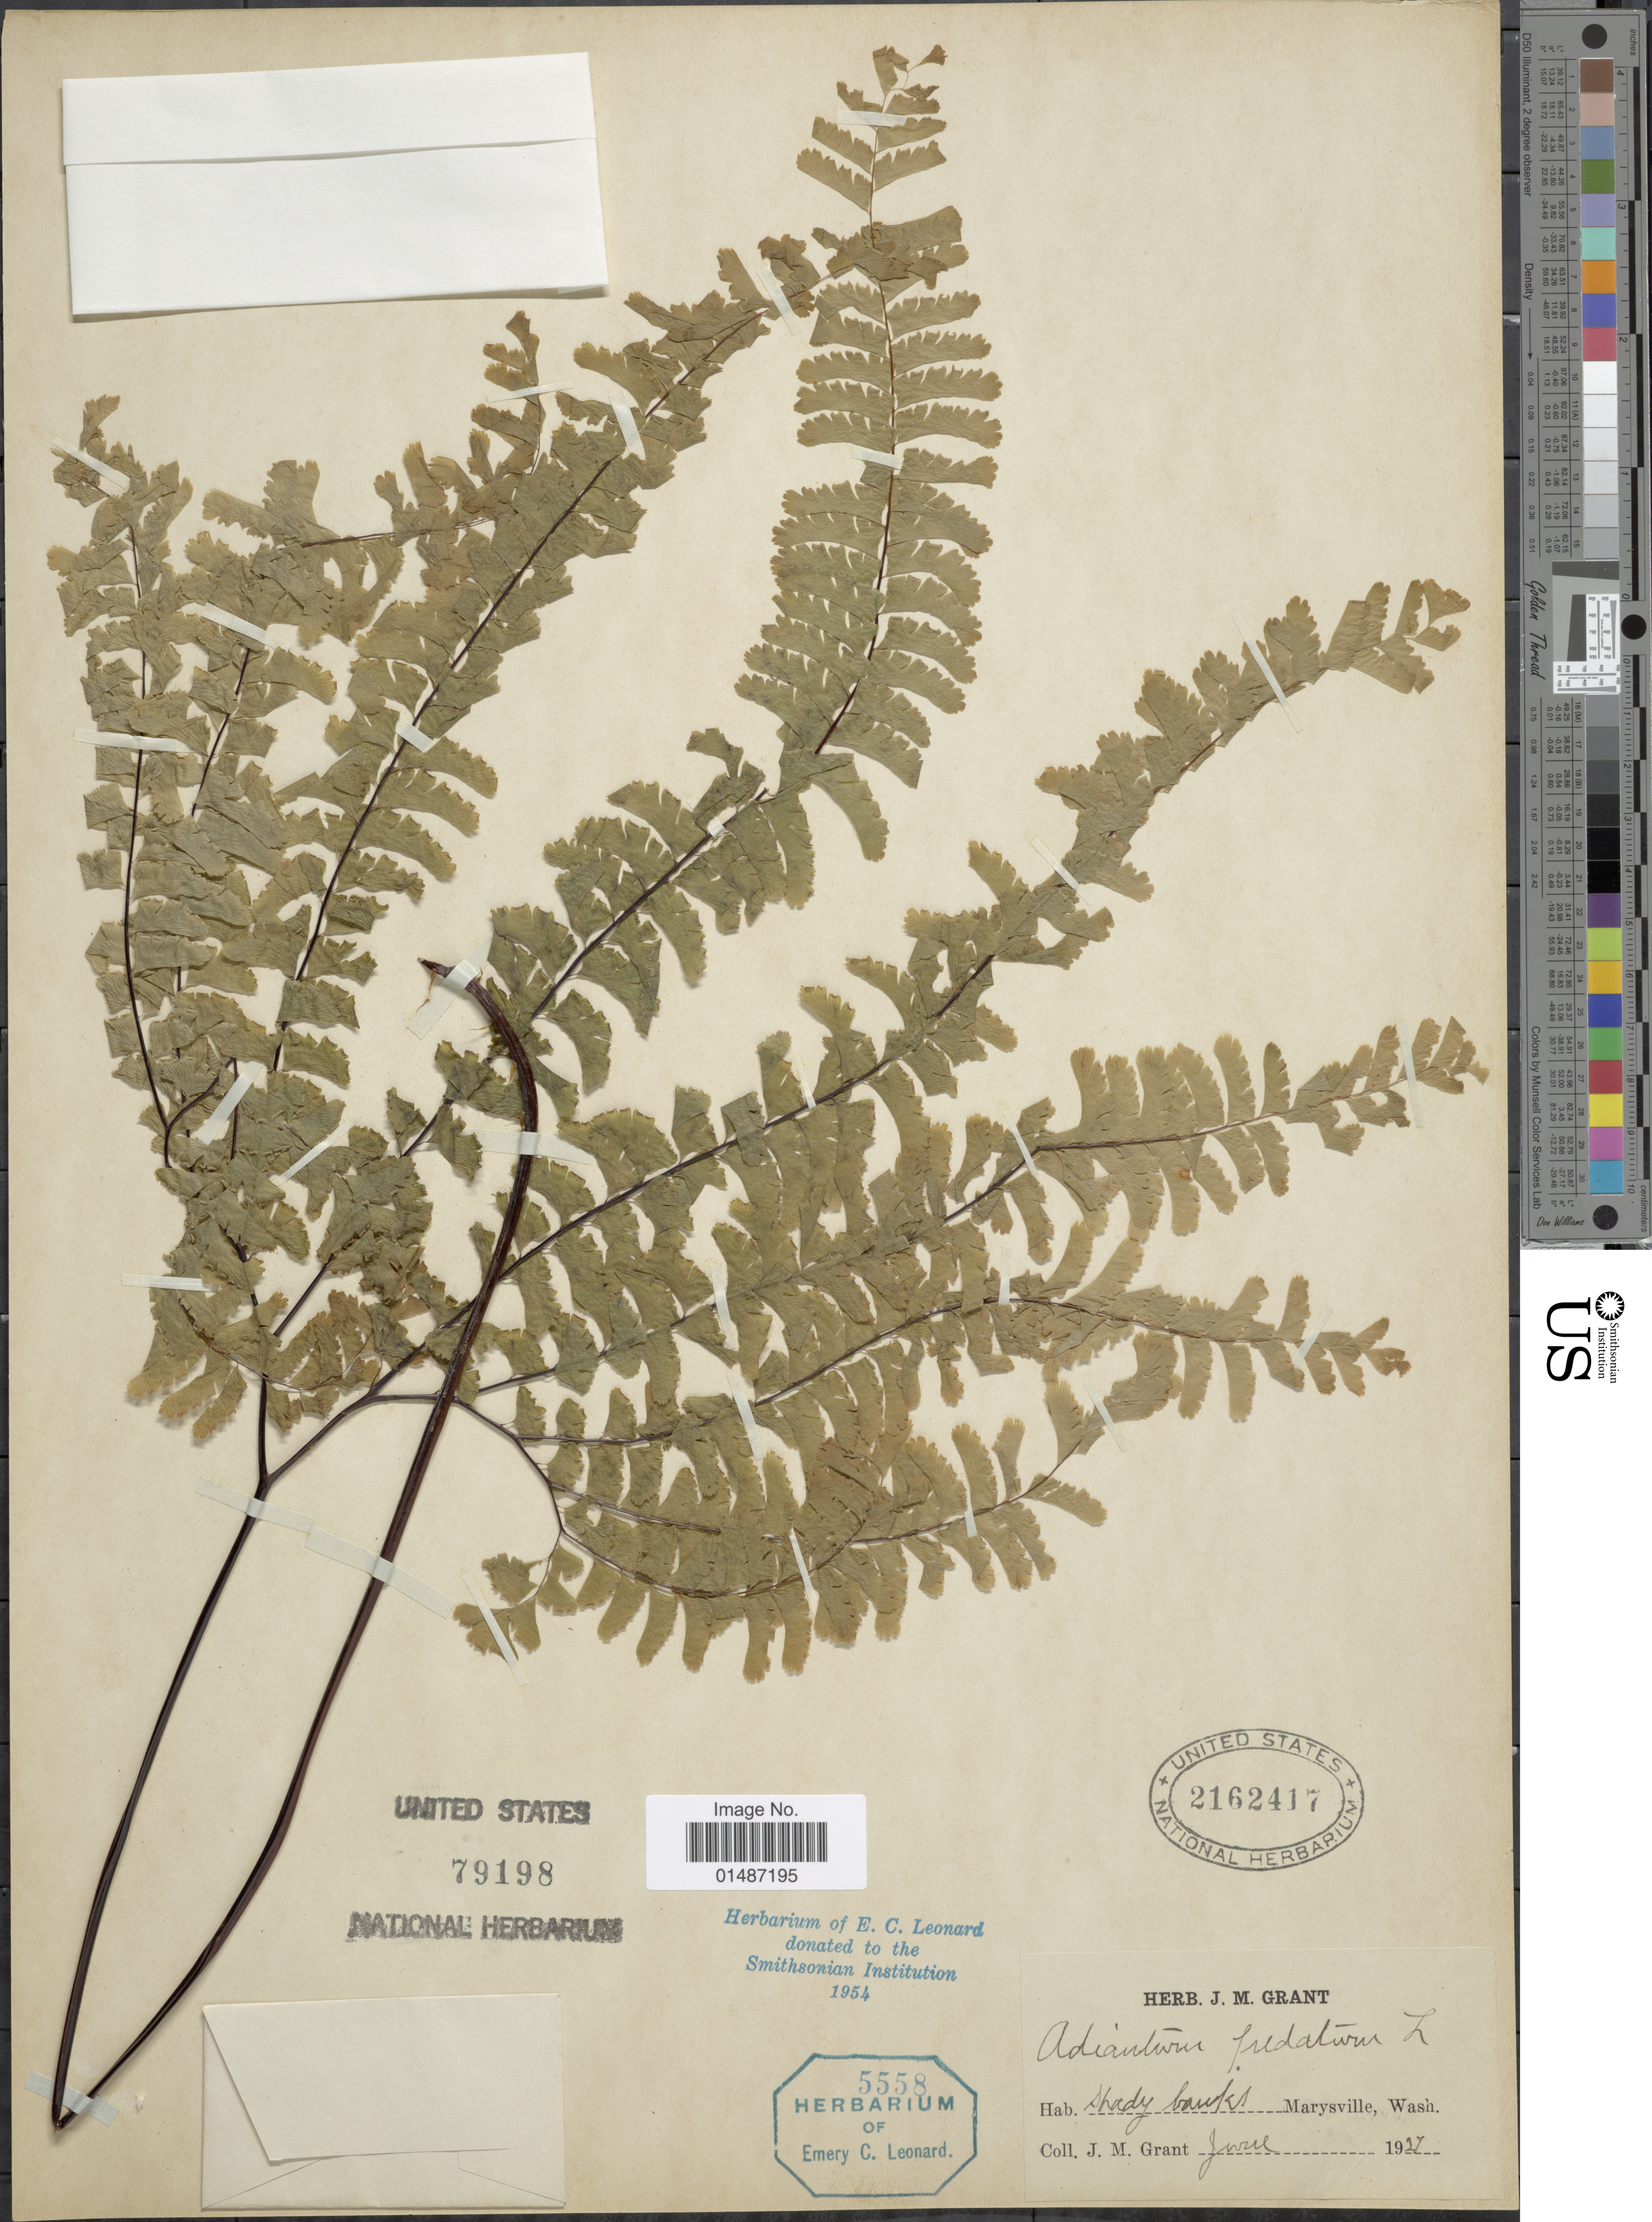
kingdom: Plantae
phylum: Tracheophyta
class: Polypodiopsida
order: Polypodiales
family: Pteridaceae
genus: Adiantum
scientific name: Adiantum pedatum subsp. aleuticum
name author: (Rupr.) Calder & Roy L. Taylor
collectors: J. M. Grant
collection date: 1927-06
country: United States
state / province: Washington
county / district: Snohomish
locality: Shady banks Marysville.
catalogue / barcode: US 2162417